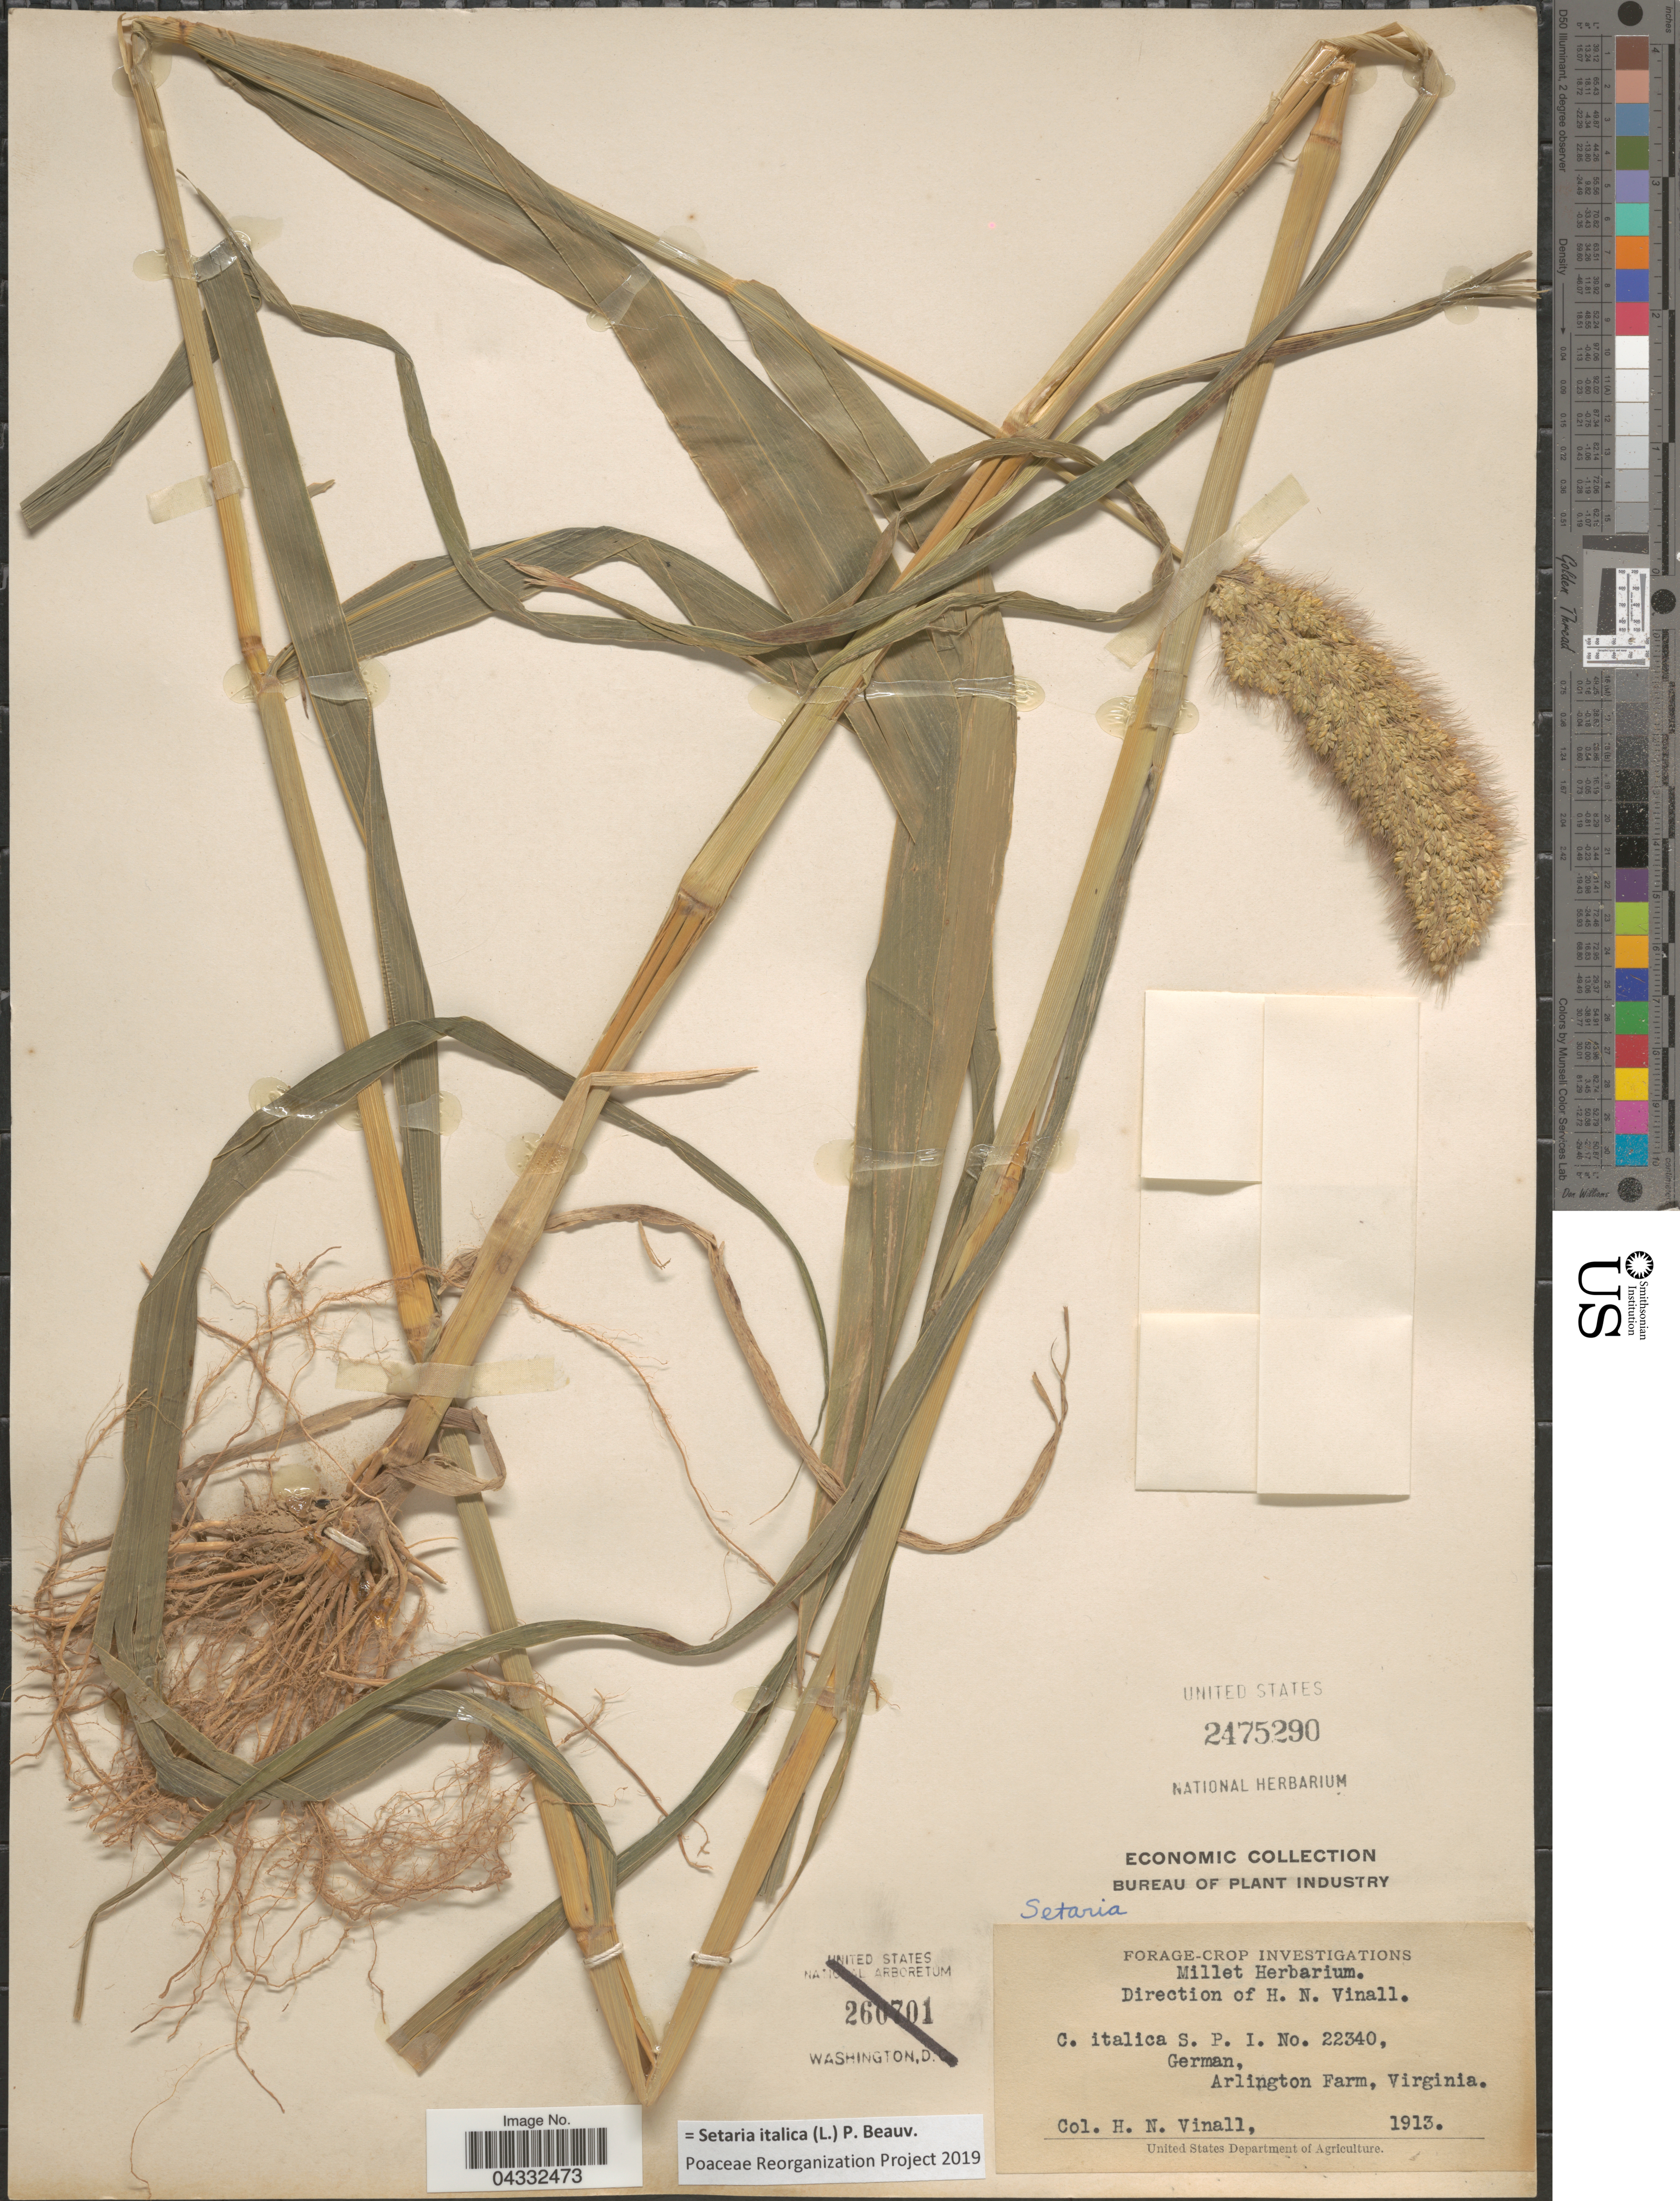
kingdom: Plantae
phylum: Tracheophyta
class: Liliopsida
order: Poales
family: Poaceae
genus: Setaria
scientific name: Setaria italica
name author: (L.) P. Beauv.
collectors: H. Vinall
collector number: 22340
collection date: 1913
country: United States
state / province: Virginia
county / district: Arlington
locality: Arlington Farm.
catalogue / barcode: US 2475290